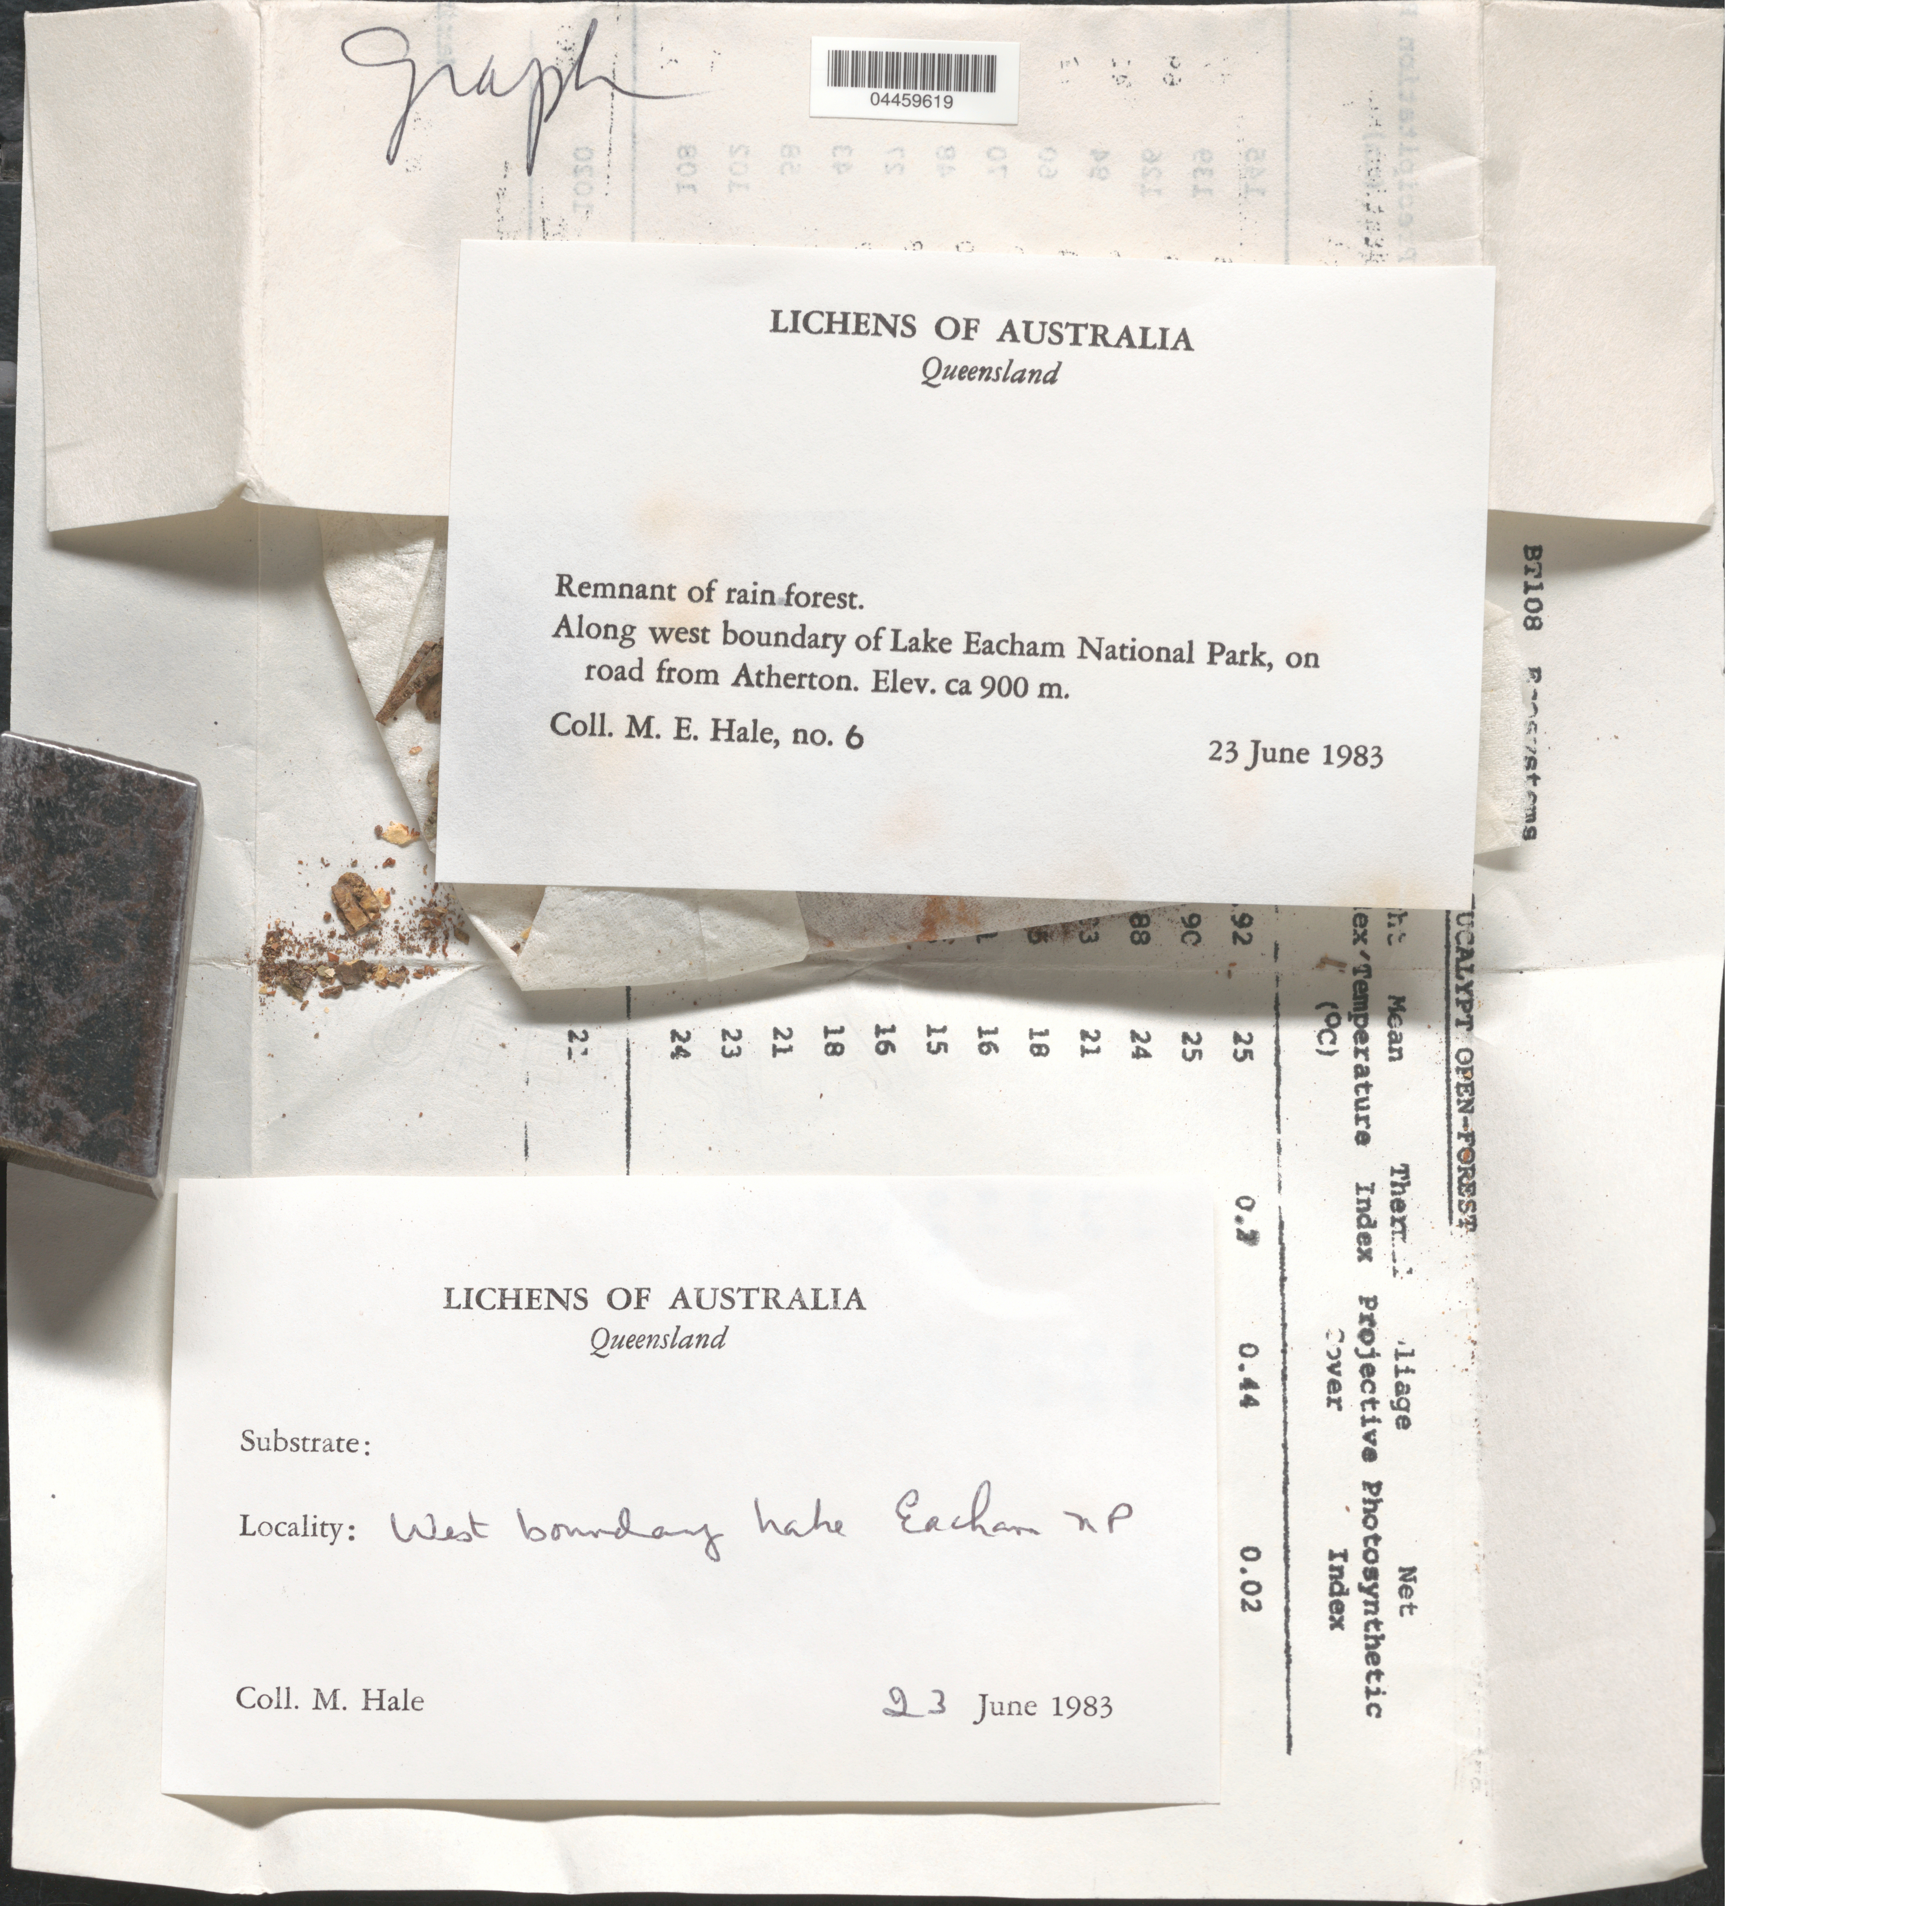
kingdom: Fungi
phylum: Ascomycota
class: Lecanoromycetes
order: Ostropales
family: Graphidaceae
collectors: M. Hale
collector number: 6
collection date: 1983-06-23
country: Australia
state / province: Queensland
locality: Along west boundary of Lake Eacham National Park, on road from Atherton.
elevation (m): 900